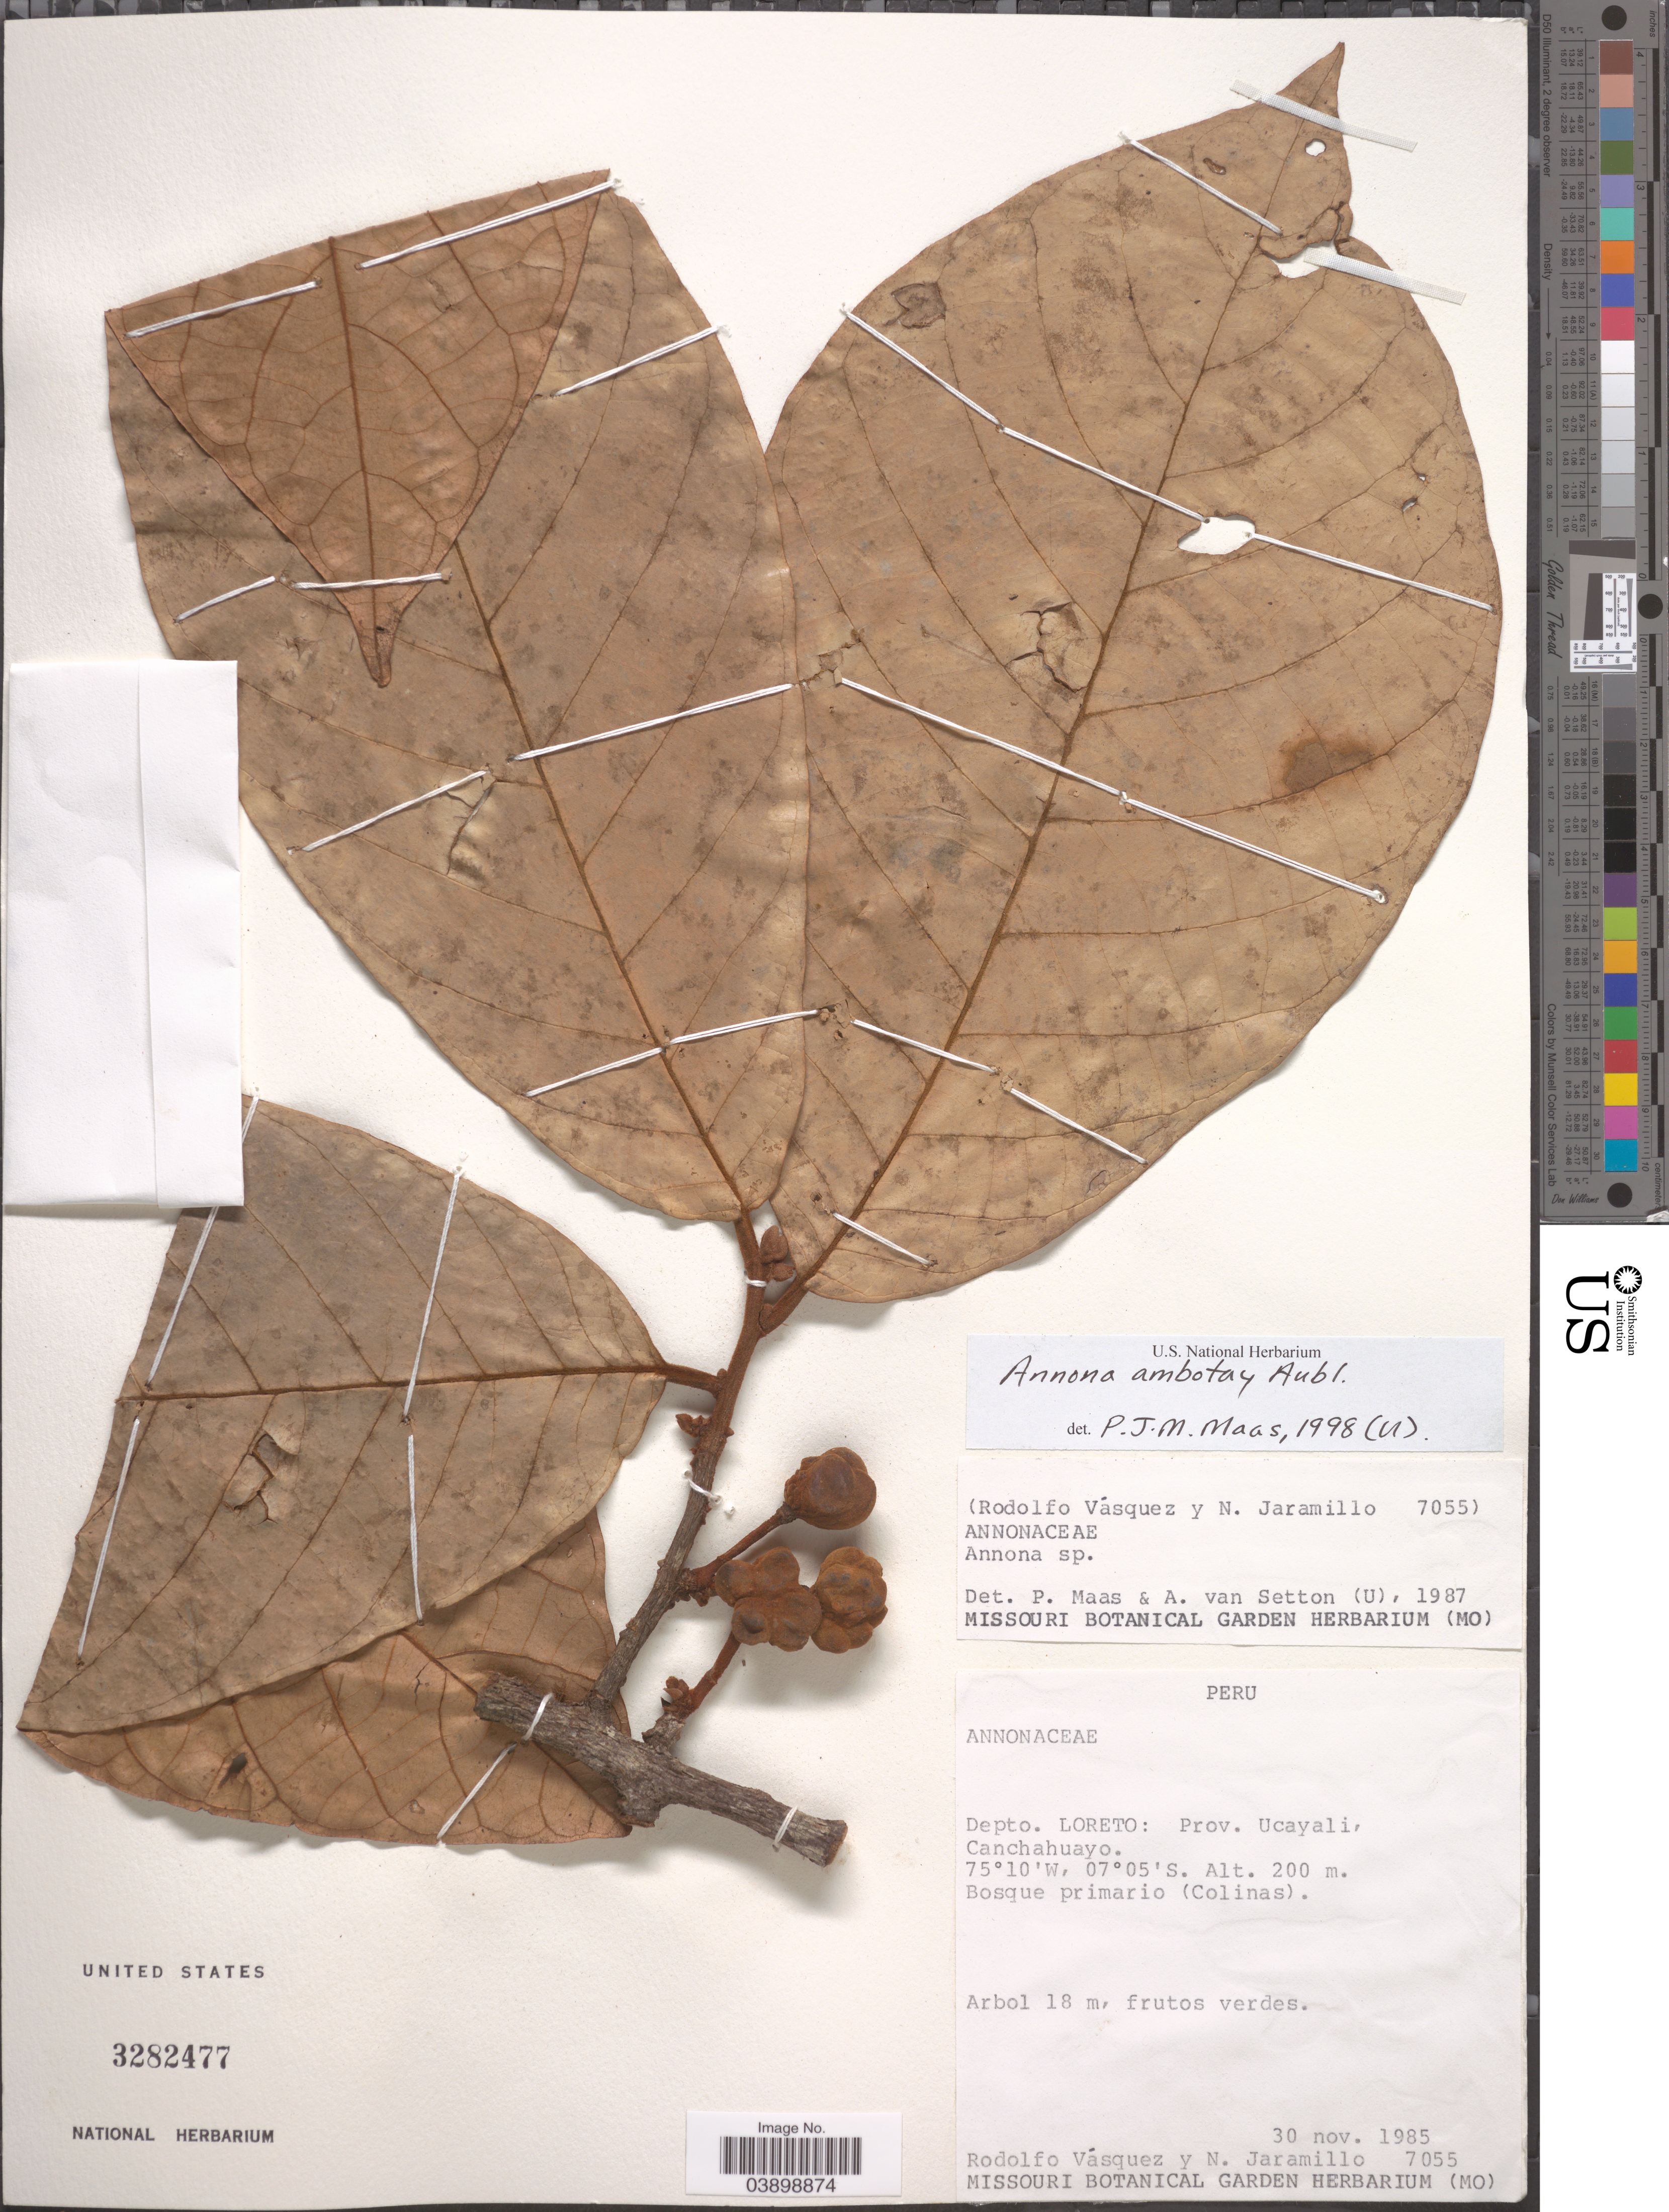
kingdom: Plantae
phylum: Tracheophyta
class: Magnoliopsida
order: Magnoliales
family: Annonaceae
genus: Annona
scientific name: Annona ambotay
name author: Aubl.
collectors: R. Vásquez & N. Jaramillo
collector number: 7055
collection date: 1985-11-30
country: Peru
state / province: Loreto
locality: Depto. Loreto: Prov. Ucayali, Canchahuayo.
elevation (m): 200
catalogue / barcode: US 3282477